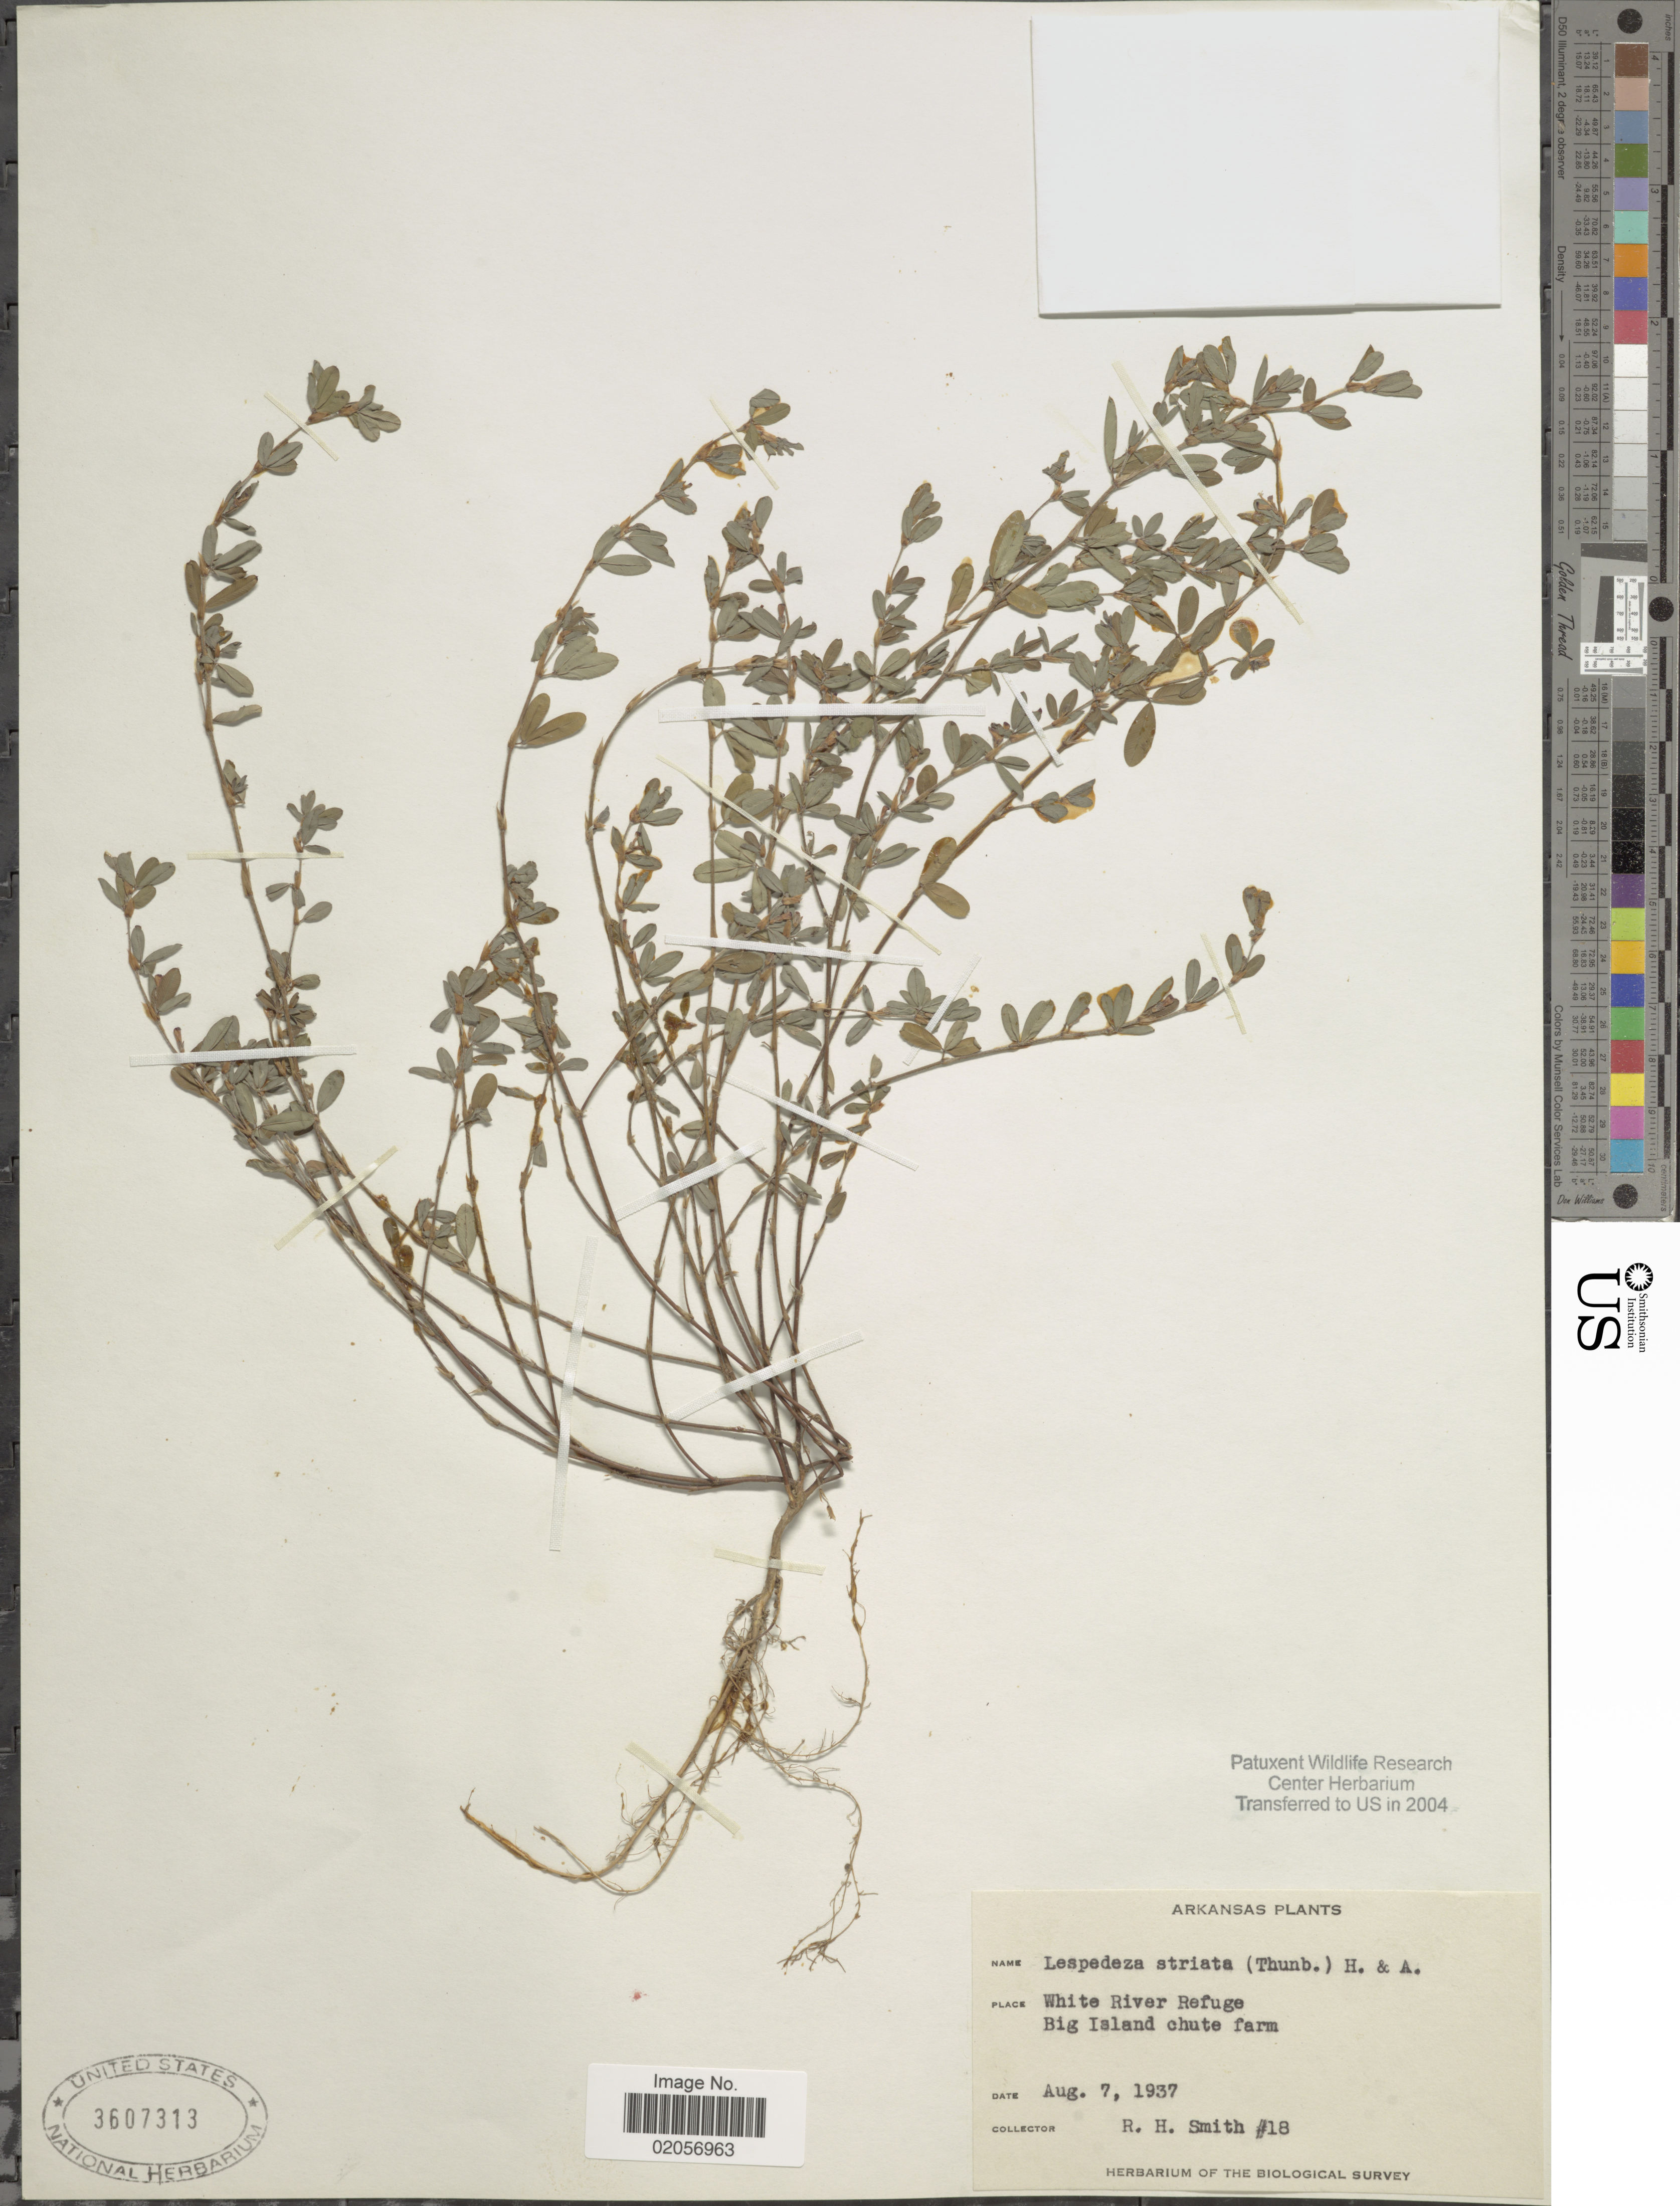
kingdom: Plantae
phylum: Tracheophyta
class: Magnoliopsida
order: Fabales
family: Fabaceae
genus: Kummerowia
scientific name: Kummerowia striata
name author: (Thunb.) Schindl.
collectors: R. H. Smith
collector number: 18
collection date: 1937-08-07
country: United States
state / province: Arkansas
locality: White River Refuge. Big Island chute farm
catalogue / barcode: US 3607313